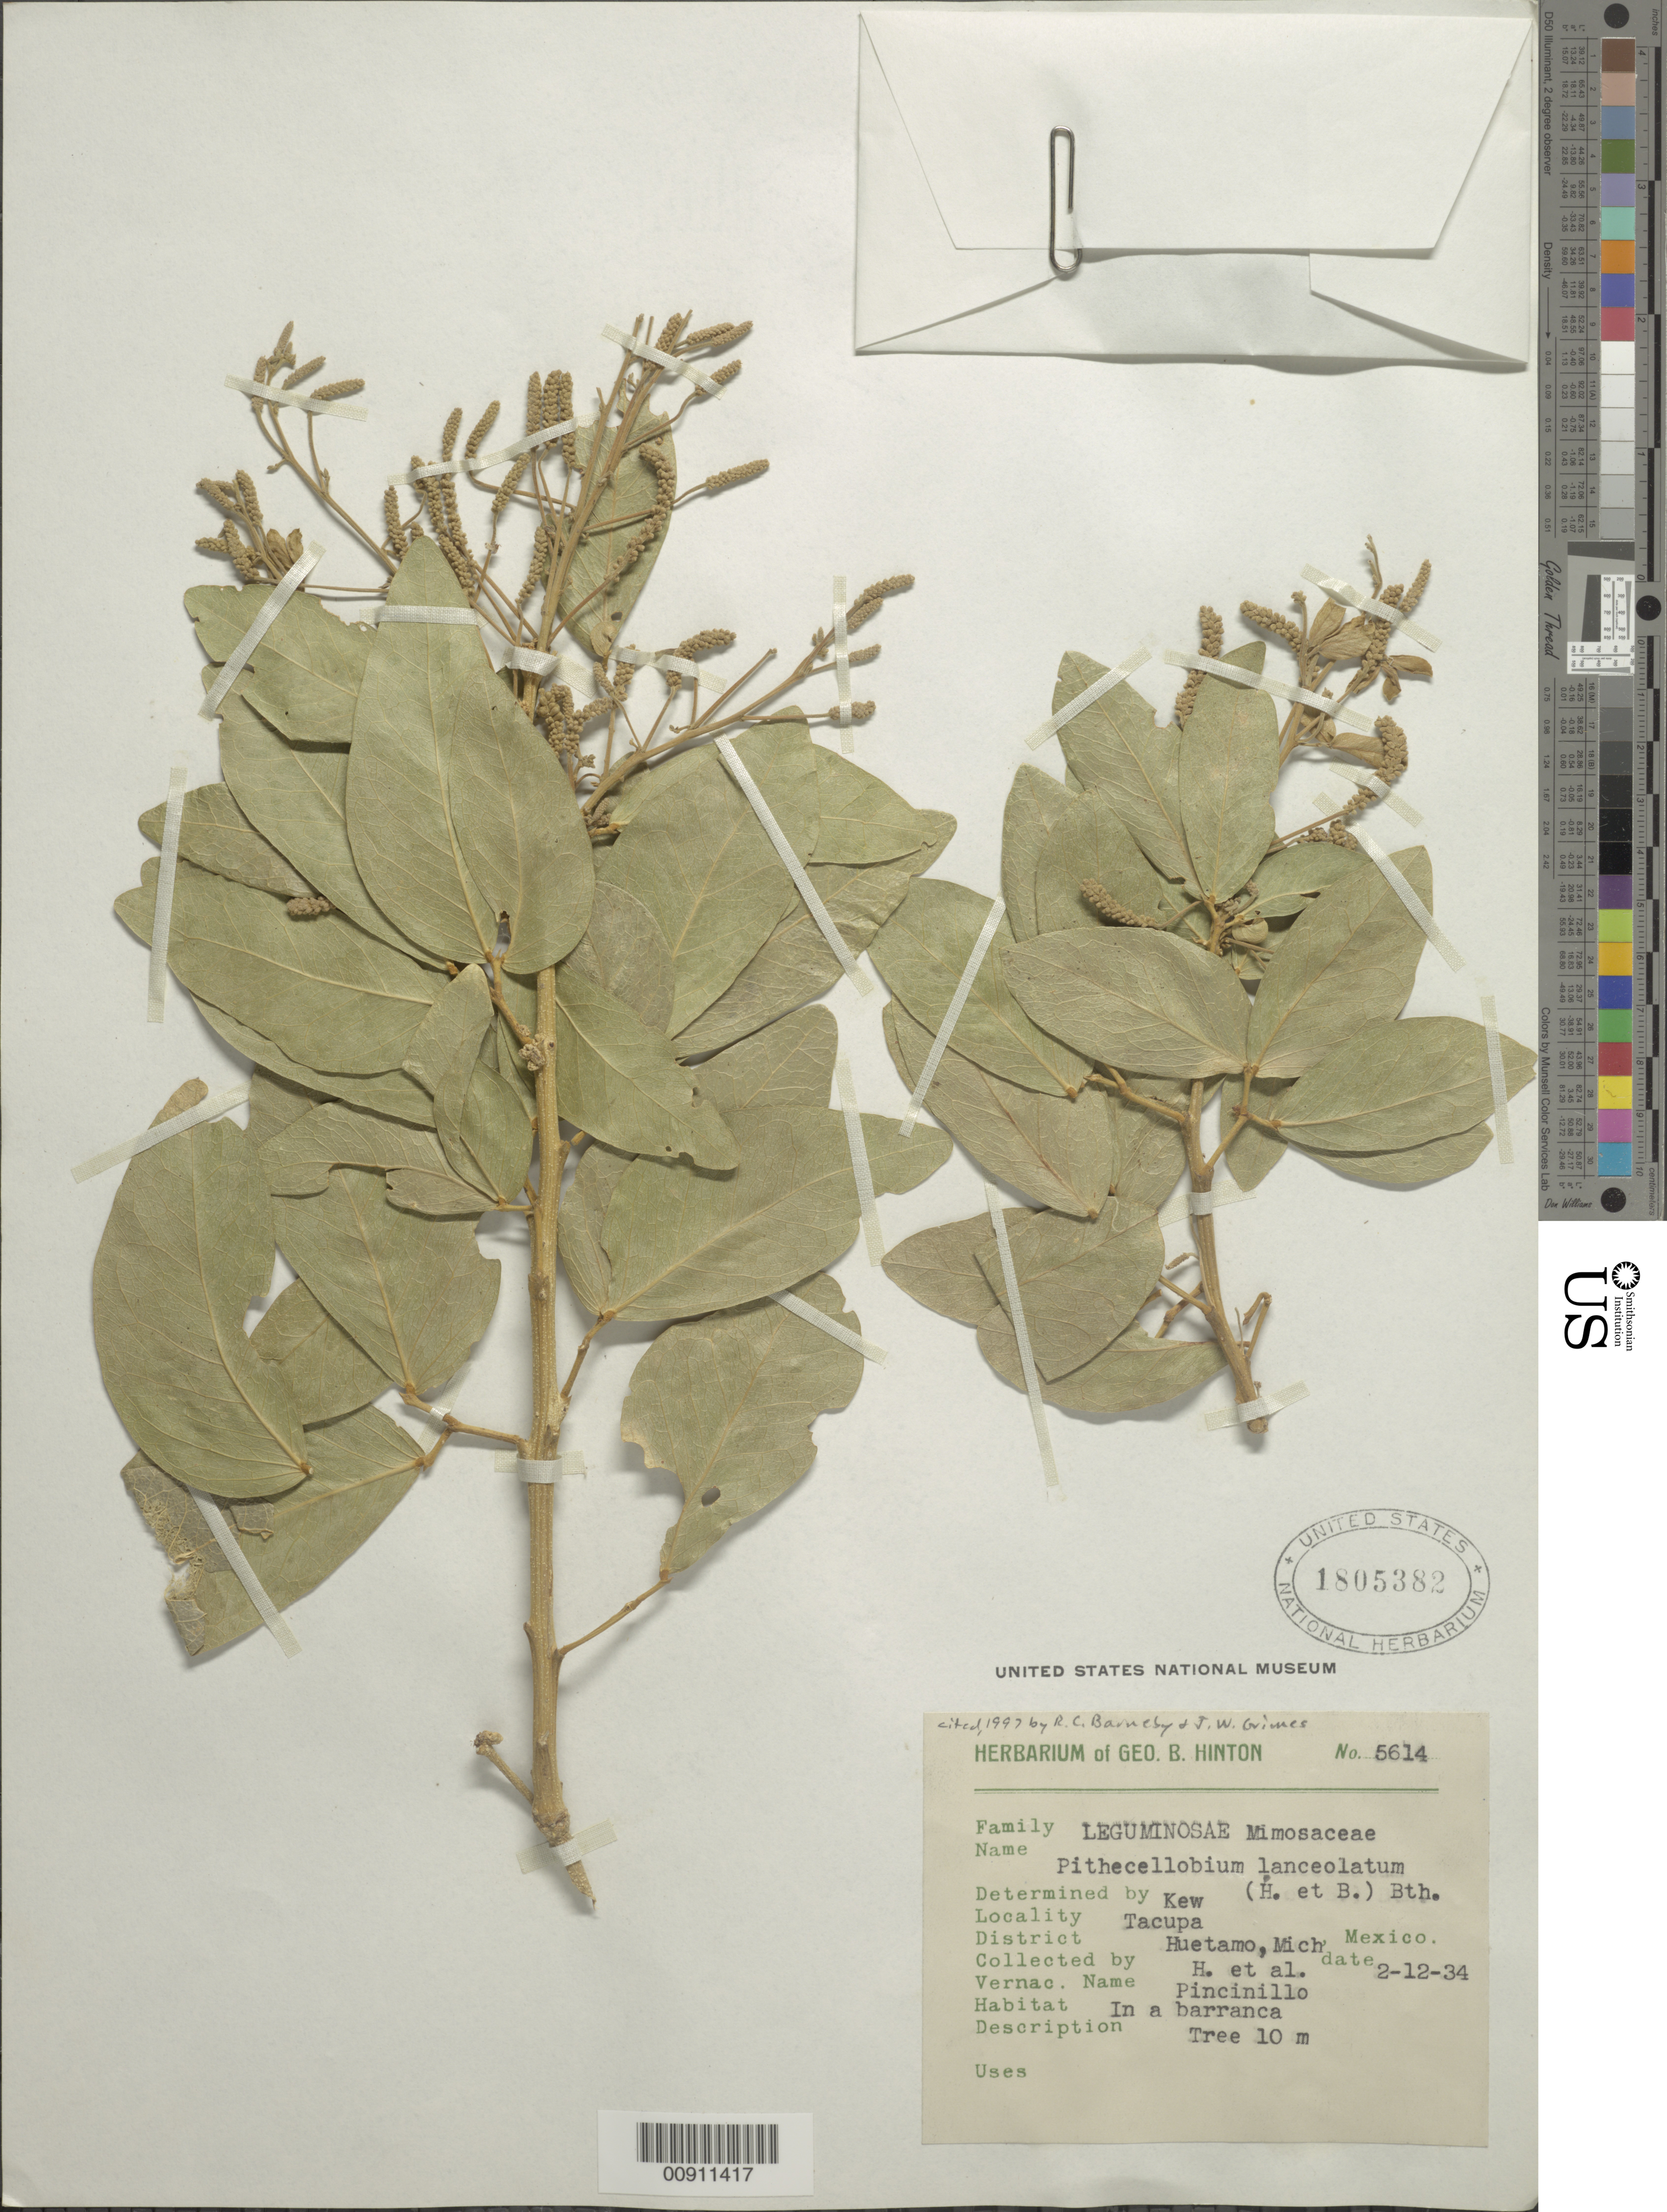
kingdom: Plantae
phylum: Tracheophyta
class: Magnoliopsida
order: Fabales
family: Fabaceae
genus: Pithecellobium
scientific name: Pithecellobium lanceolatum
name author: (Humb. & Bonpl. ex Willd.) Benth.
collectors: G. B. Hinton & et al.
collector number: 5614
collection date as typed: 12 Feb 1934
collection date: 1934-02-12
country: Mexico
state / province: Michoacán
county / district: Huetamo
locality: Tacupa, District Huetamo, Michoacán.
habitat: In a barranca.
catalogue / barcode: US 1805382